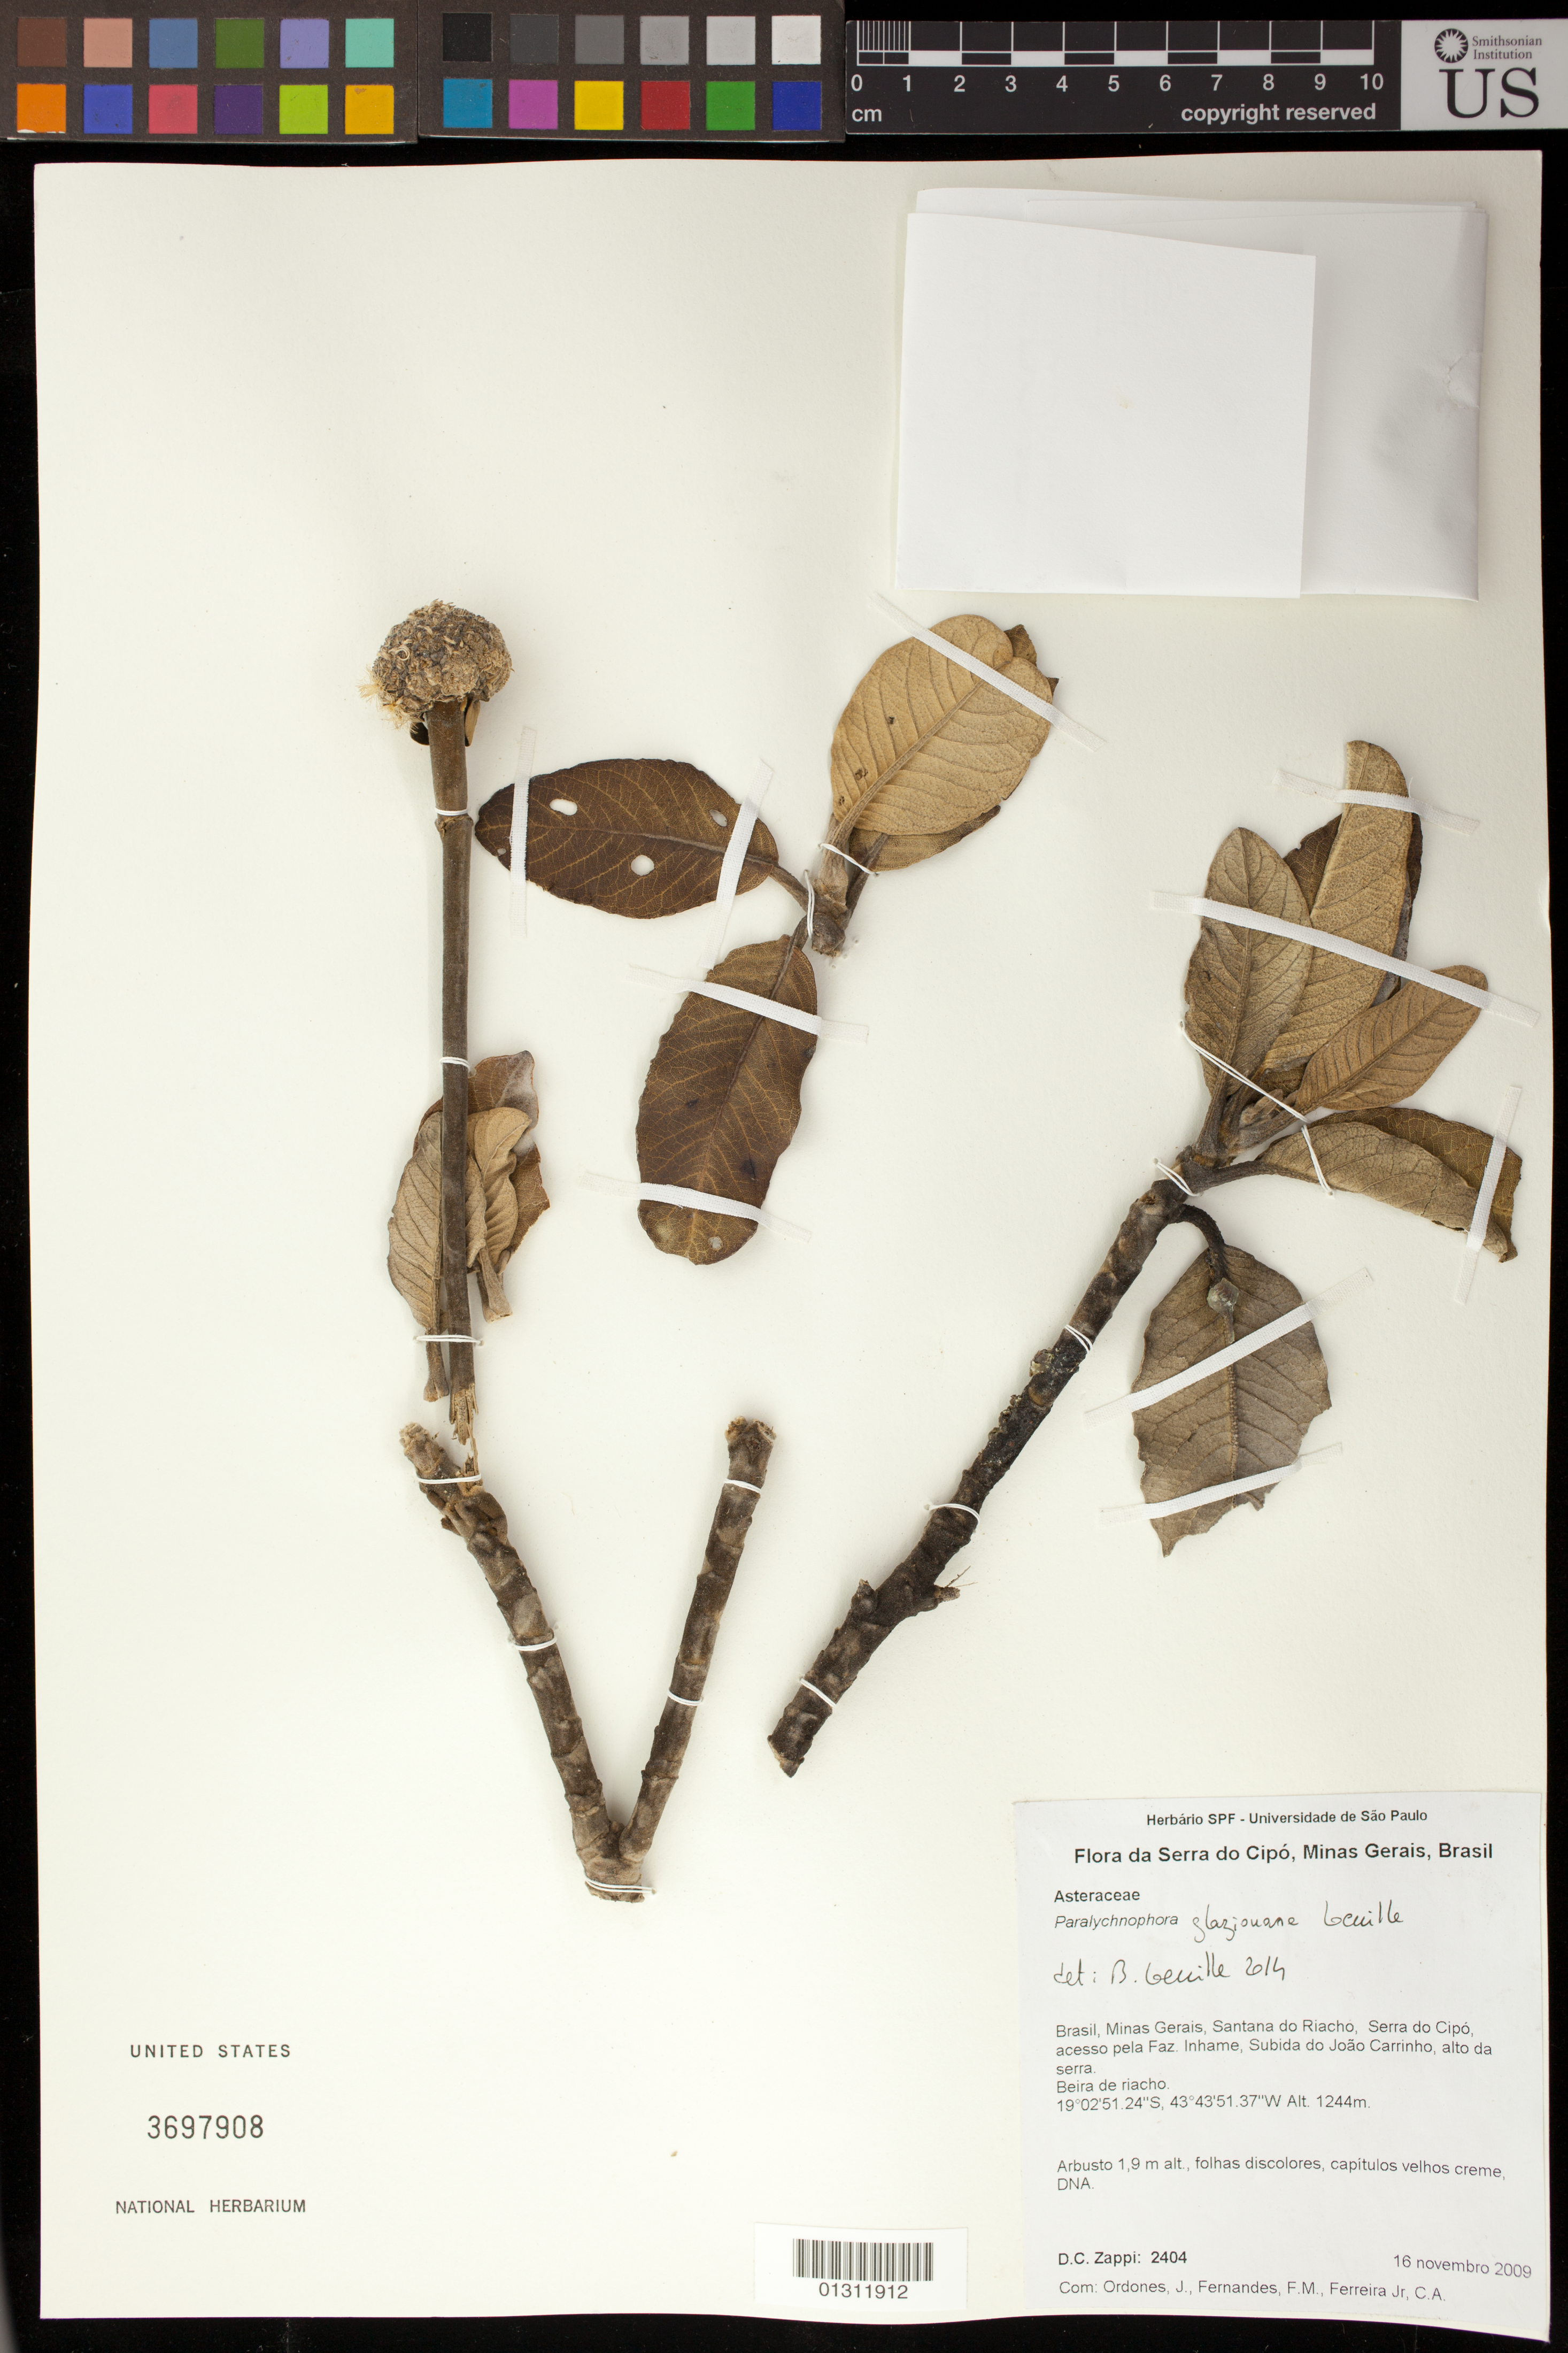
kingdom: Plantae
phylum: Tracheophyta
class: Magnoliopsida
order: Asterales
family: Asteraceae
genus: Paralychnophora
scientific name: Paralychnophora glaziouana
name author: Loeuille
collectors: D. Zappi, J. Ordones, F. Fernandes & C. Ferreira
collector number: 2404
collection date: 2009-11-16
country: Brazil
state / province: Minas Gerais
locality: Santana do Riacho, Serra do Cipo, acesso pela Faz. Inhame, Subida do Joao Carrinho, alto da serra.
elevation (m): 1244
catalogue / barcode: US 3697908